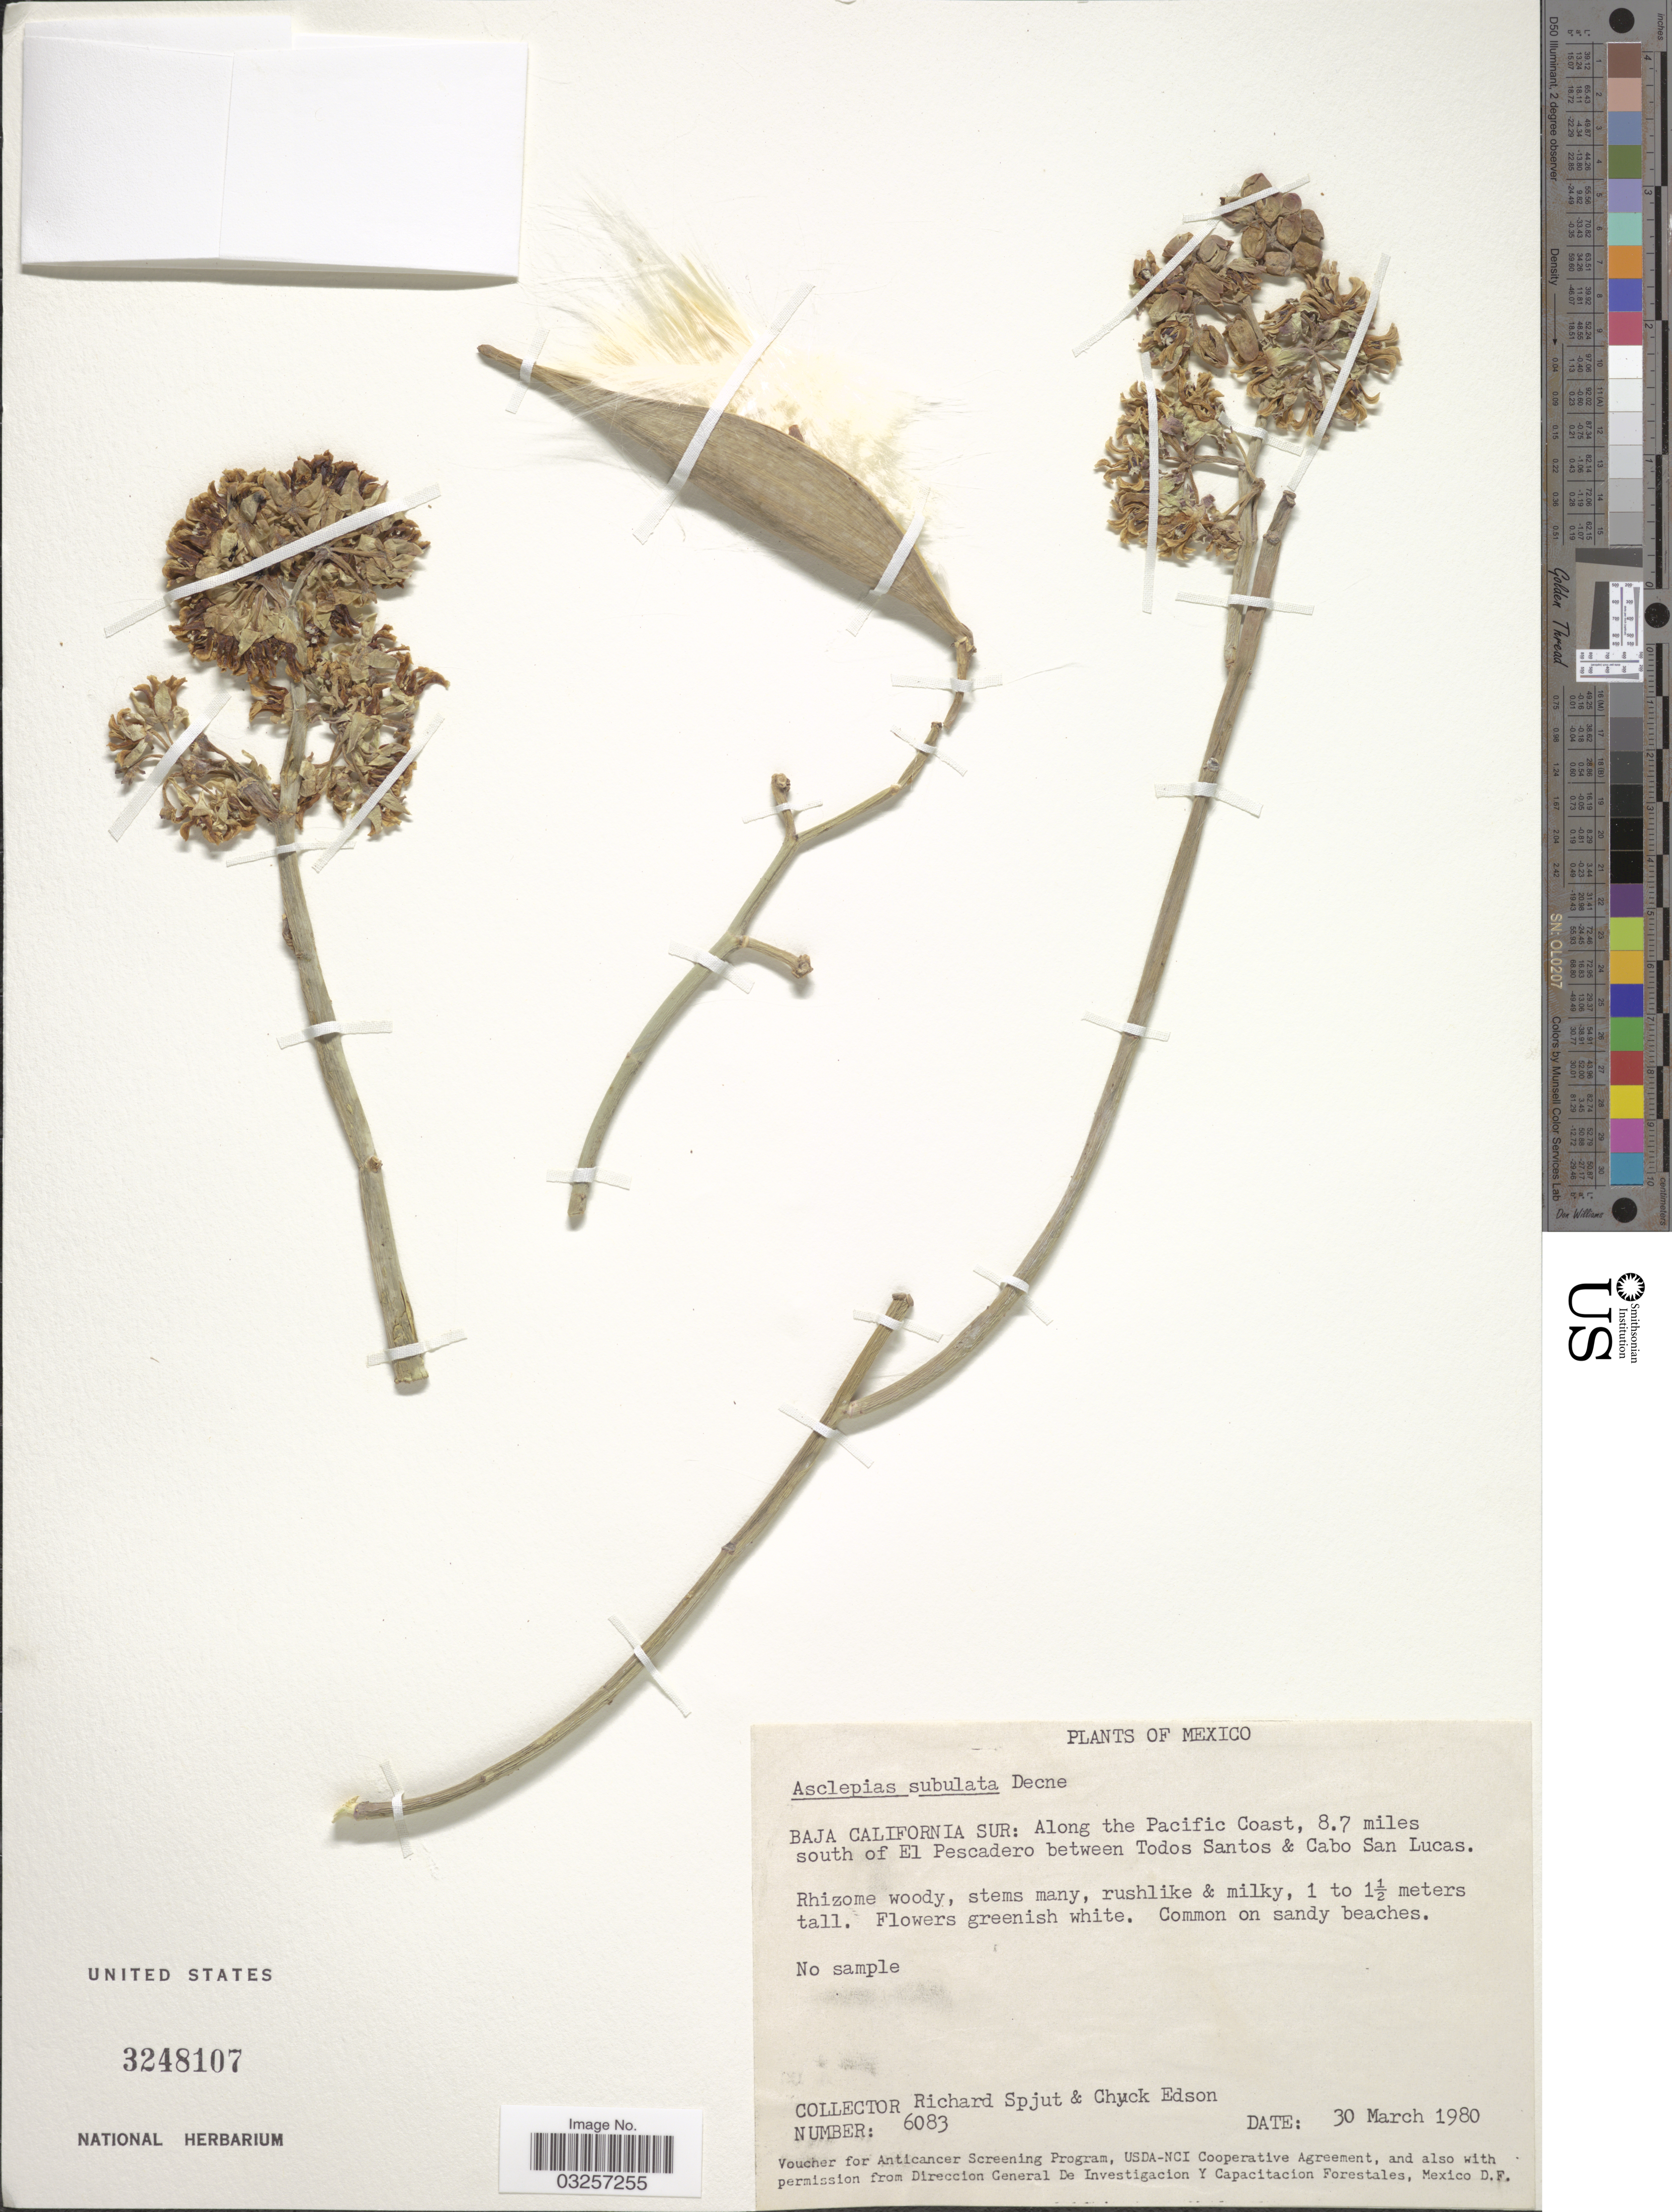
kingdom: Plantae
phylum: Tracheophyta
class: Magnoliopsida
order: Gentianales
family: Apocynaceae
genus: Asclepias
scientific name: Asclepias subulata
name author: Decne.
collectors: R. Spjut & C. Edson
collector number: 6083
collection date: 1980-03-30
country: Mexico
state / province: Baja California Sur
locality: Along the Pacific Coast, 8.7 miles south of El Pescadero between Todos Santos & Cabo San Lucas.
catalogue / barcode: US 3248107